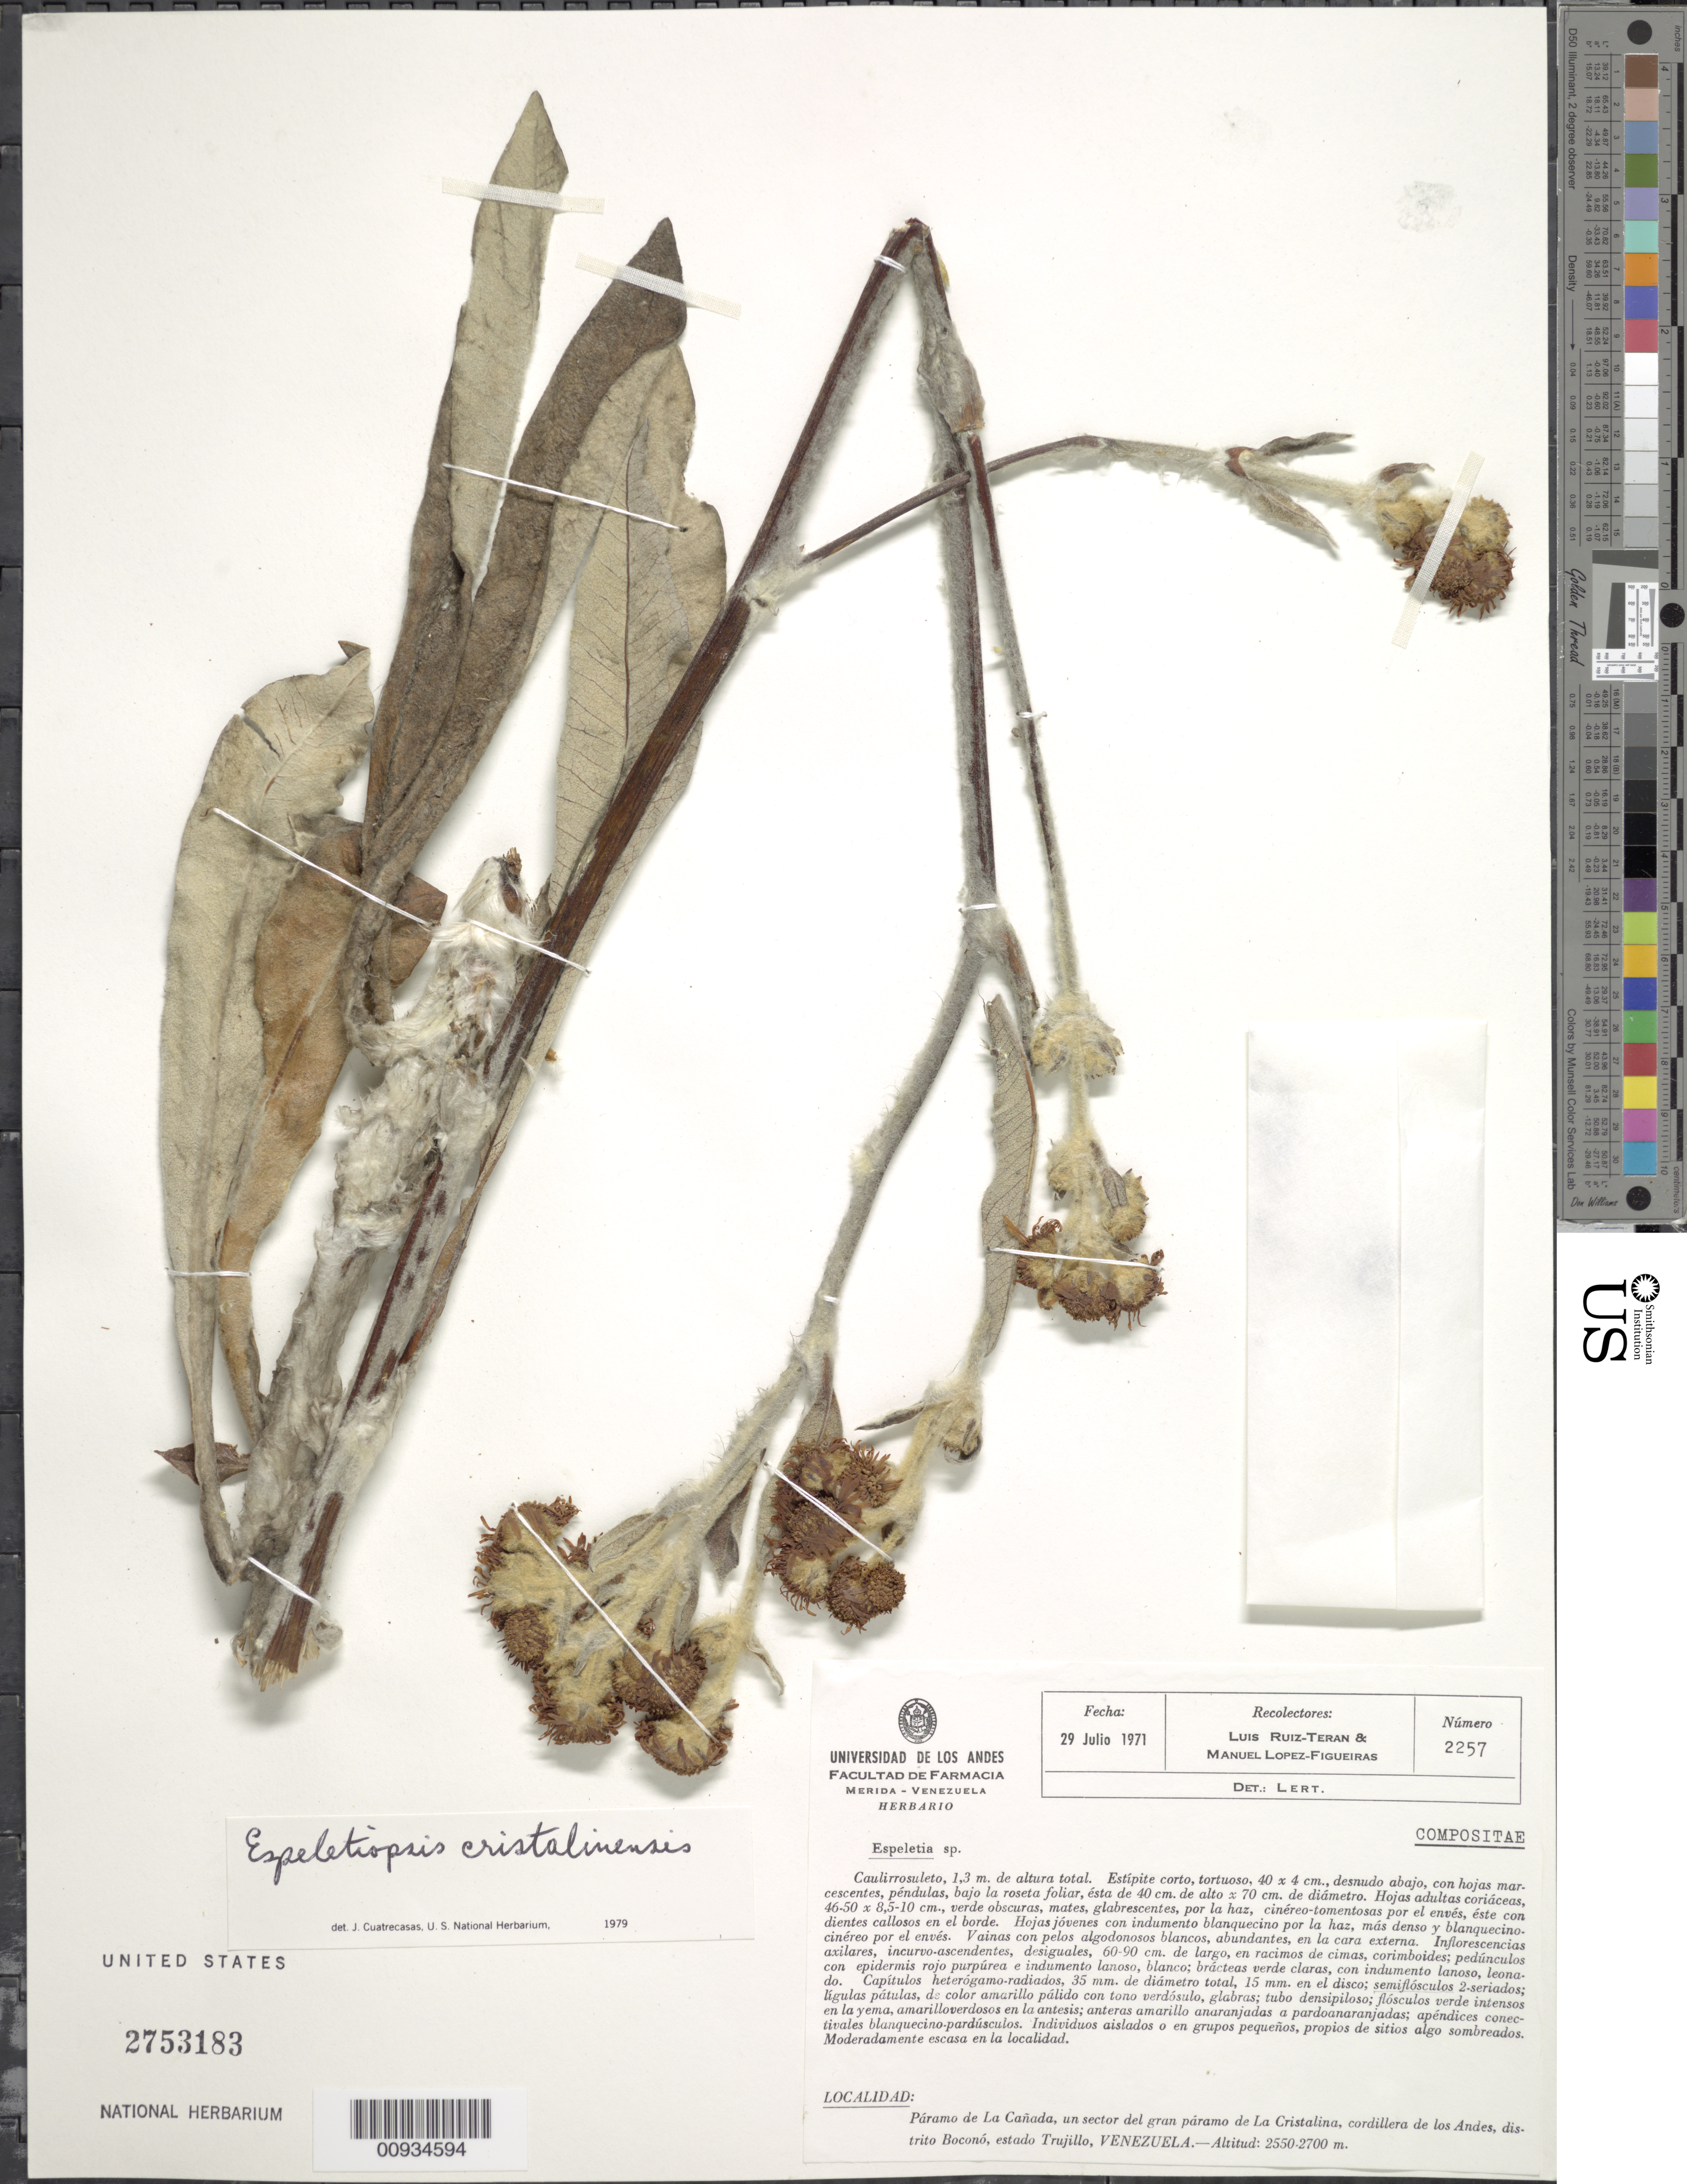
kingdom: Plantae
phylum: Tracheophyta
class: Magnoliopsida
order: Asterales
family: Asteraceae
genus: Espeletiopsis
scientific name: Espeletiopsis cristalinensis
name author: (Cuatrec.) Cuatrec.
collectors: L. E. Ruíz-Terán & M. López Figueiras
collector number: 2257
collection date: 1971-07-29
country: Venezuela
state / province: Trujillo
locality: Paramo de La Cañada, un sector del gran paramo de La Cristalina, cordillera de los Andes, distrito Bocono, estado Trujillo,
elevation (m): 2550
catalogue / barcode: US 2753183